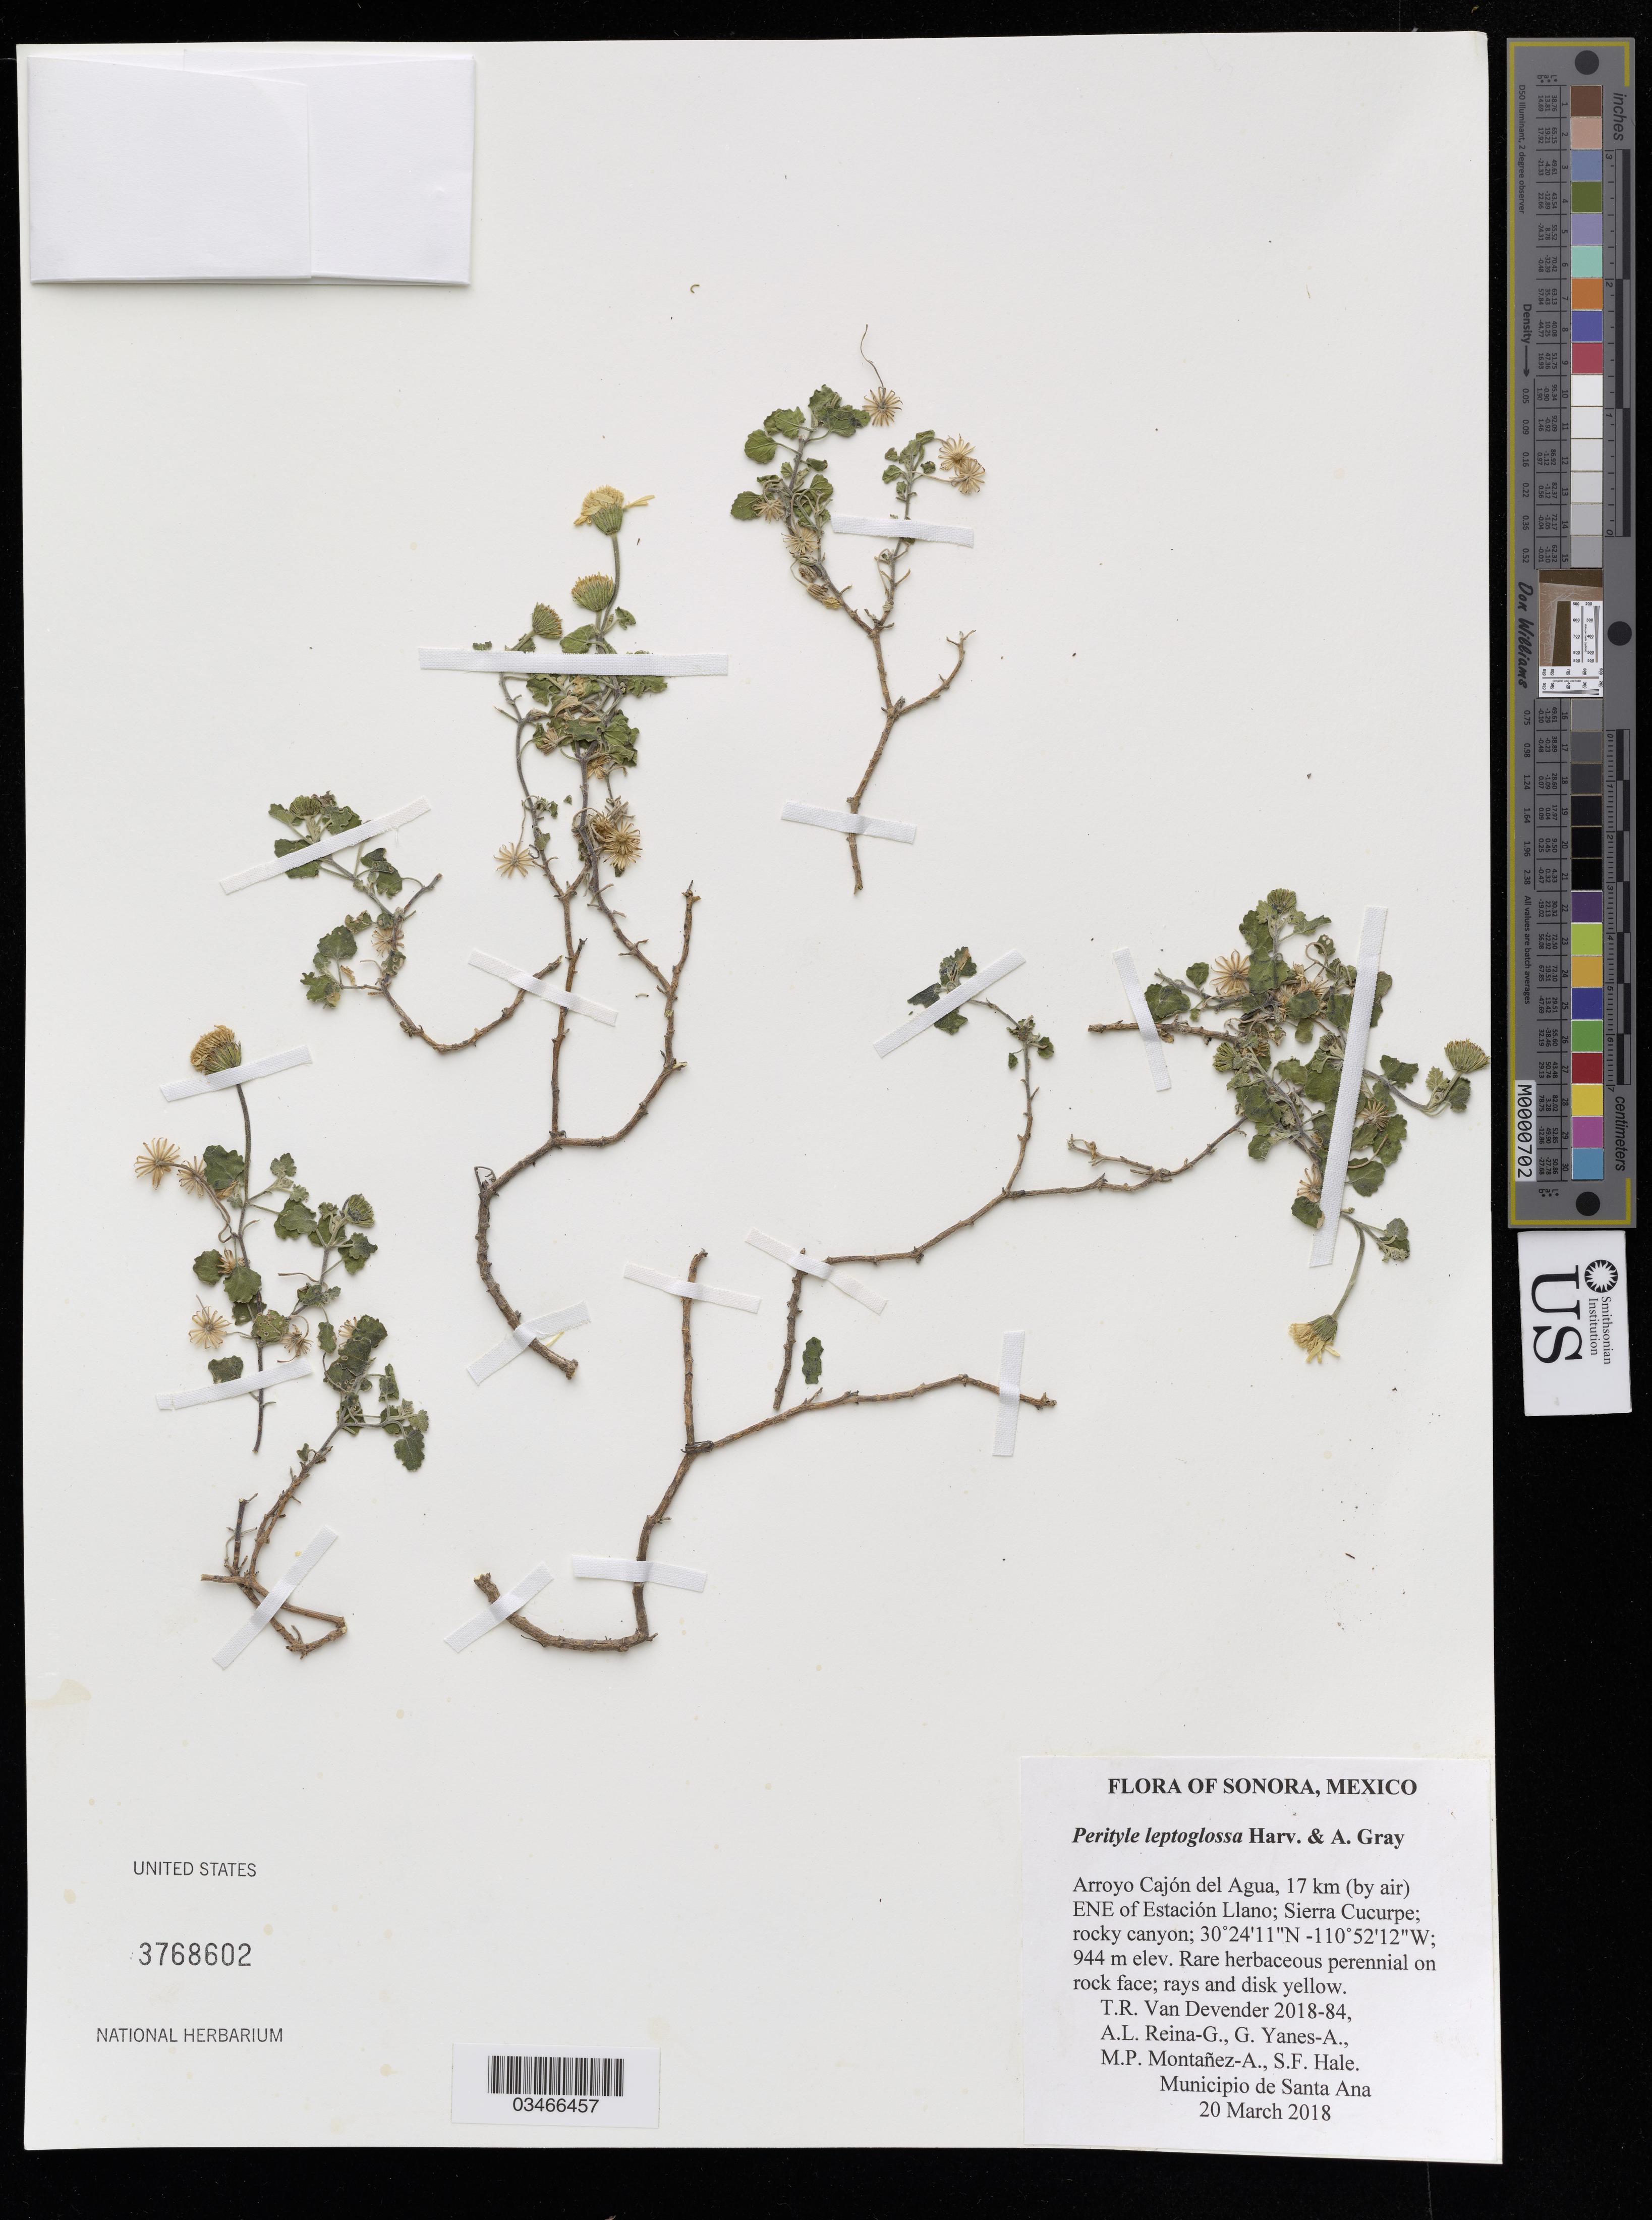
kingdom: Plantae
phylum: Tracheophyta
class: Magnoliopsida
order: Asterales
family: Asteraceae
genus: Perityle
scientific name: Perityle leptoglossa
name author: Harv. & A. Gray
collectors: T. R. Van Devender, A. L. Reina G. & G. Yanes-A.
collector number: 2018-84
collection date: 2018-03-20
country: Mexico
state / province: Sonora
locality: Arroyo Cajón del Agua, 17 km (by air) ENE of Estación Llano; Sierra Cucurpe; rocky canyon.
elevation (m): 944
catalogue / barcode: US 3768602